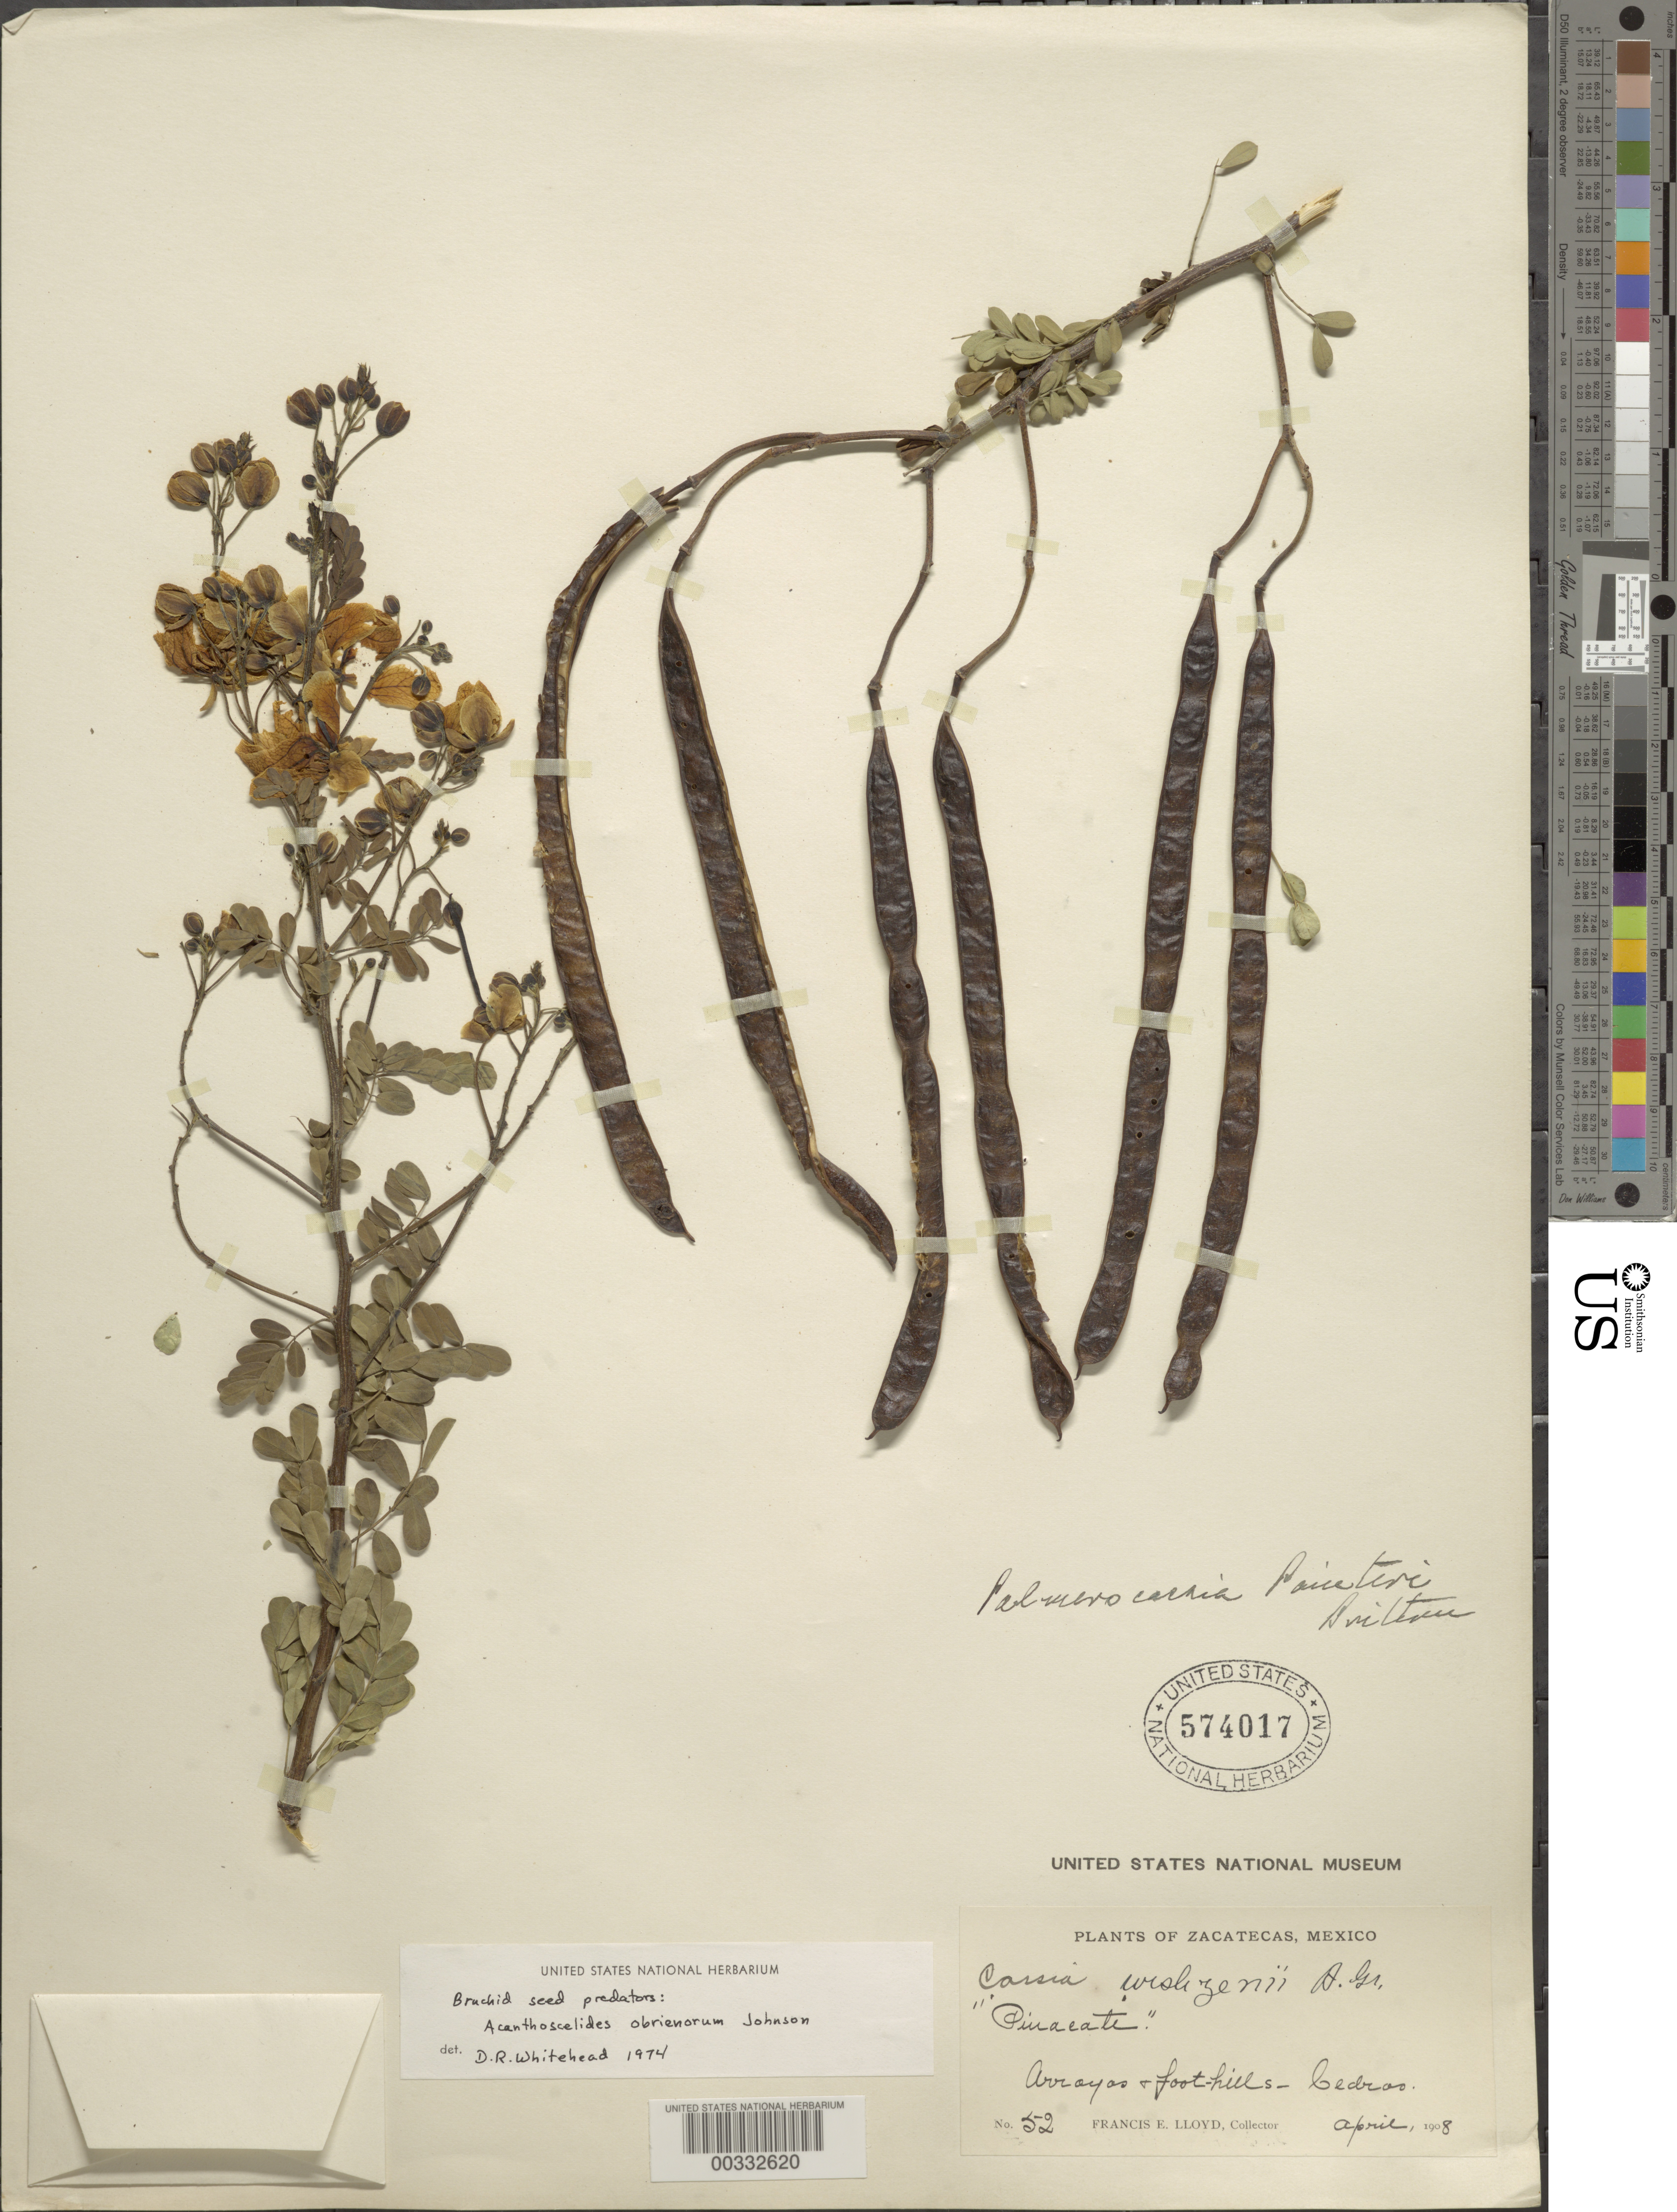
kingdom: Plantae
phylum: Tracheophyta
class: Magnoliopsida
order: Fabales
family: Fabaceae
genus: Senna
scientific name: Senna wislizeni var. painteri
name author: (Britton & Rose) H.S. Irwin & Barneby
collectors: F. E. Lloyd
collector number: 52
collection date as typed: Apr 1908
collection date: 1908-04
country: Mexico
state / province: Zacatecas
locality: Cedras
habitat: Arroyos and foothills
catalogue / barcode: US 574017